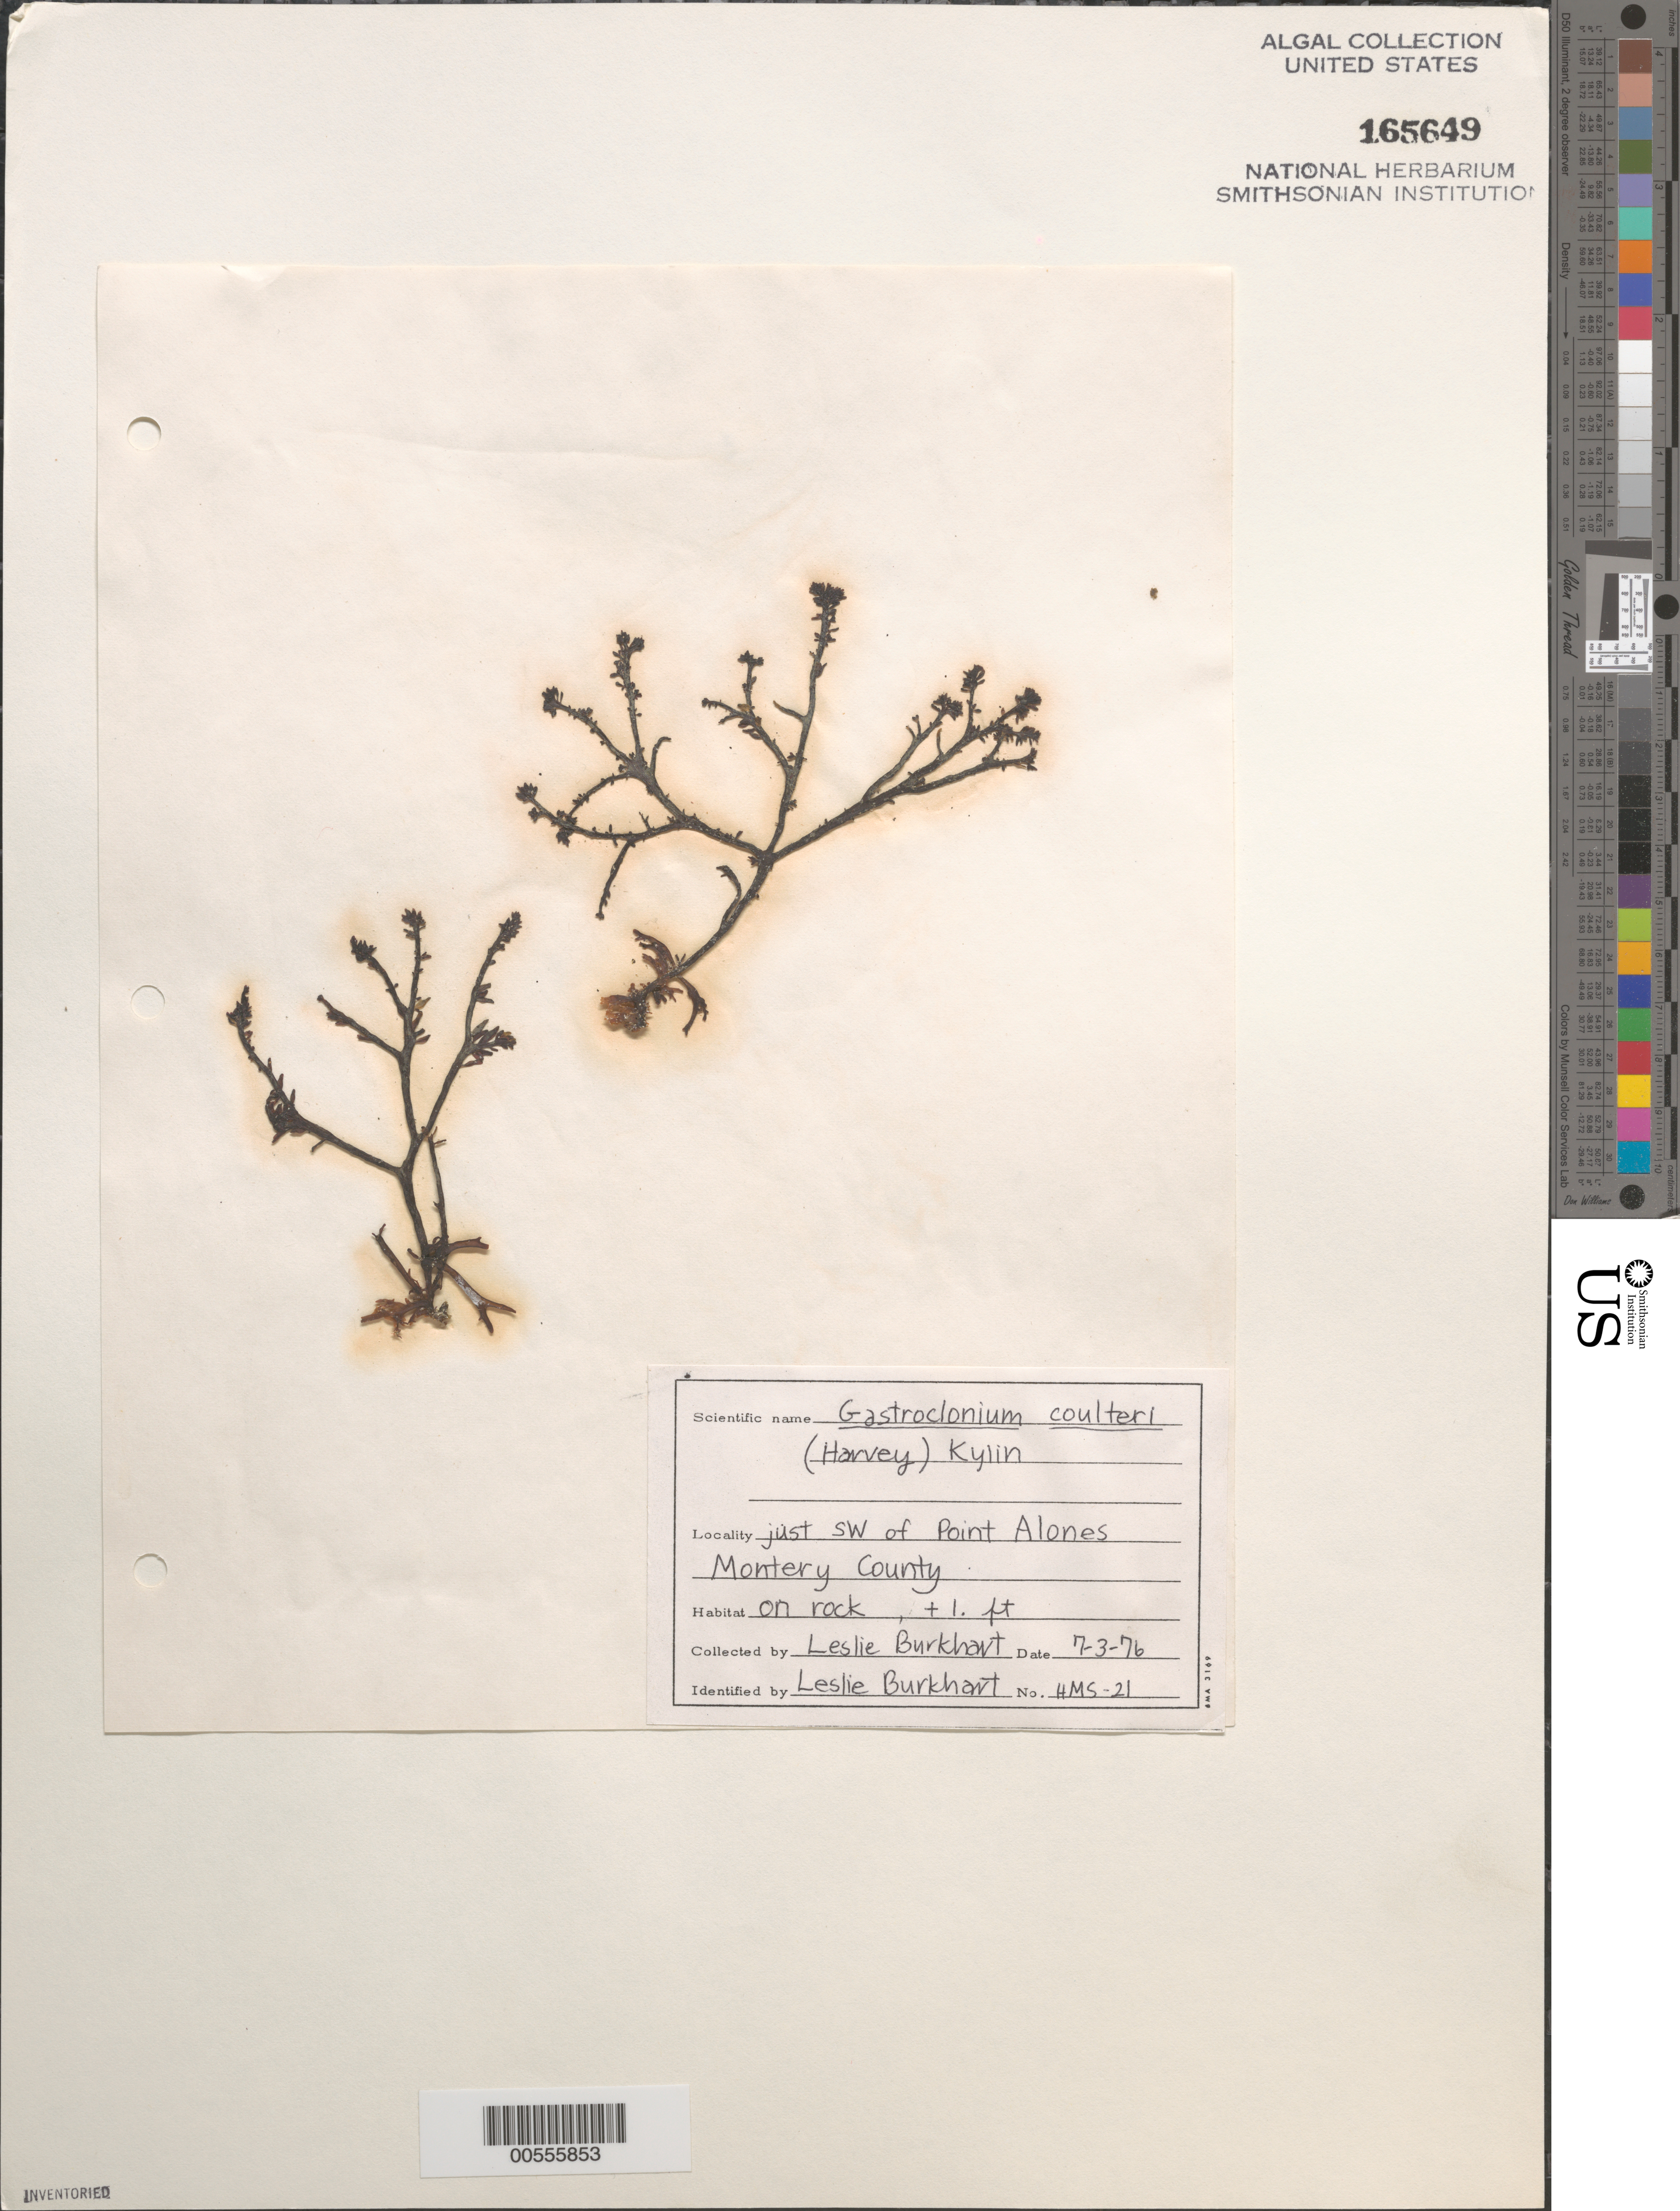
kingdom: Plantae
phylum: Rhodophyta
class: Florideophyceae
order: Rhodymeniales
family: Champiaceae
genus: Neogastroclonium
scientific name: Neogastroclonium subarticulatum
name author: (Turner) L. Le Gall et al.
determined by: Algae name updating Project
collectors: L. Burkhart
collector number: Hms-21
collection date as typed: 03 Jul 1976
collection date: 1976-07-03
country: United States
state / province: California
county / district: Monterey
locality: Just southwest of Point Alones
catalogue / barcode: US 165649